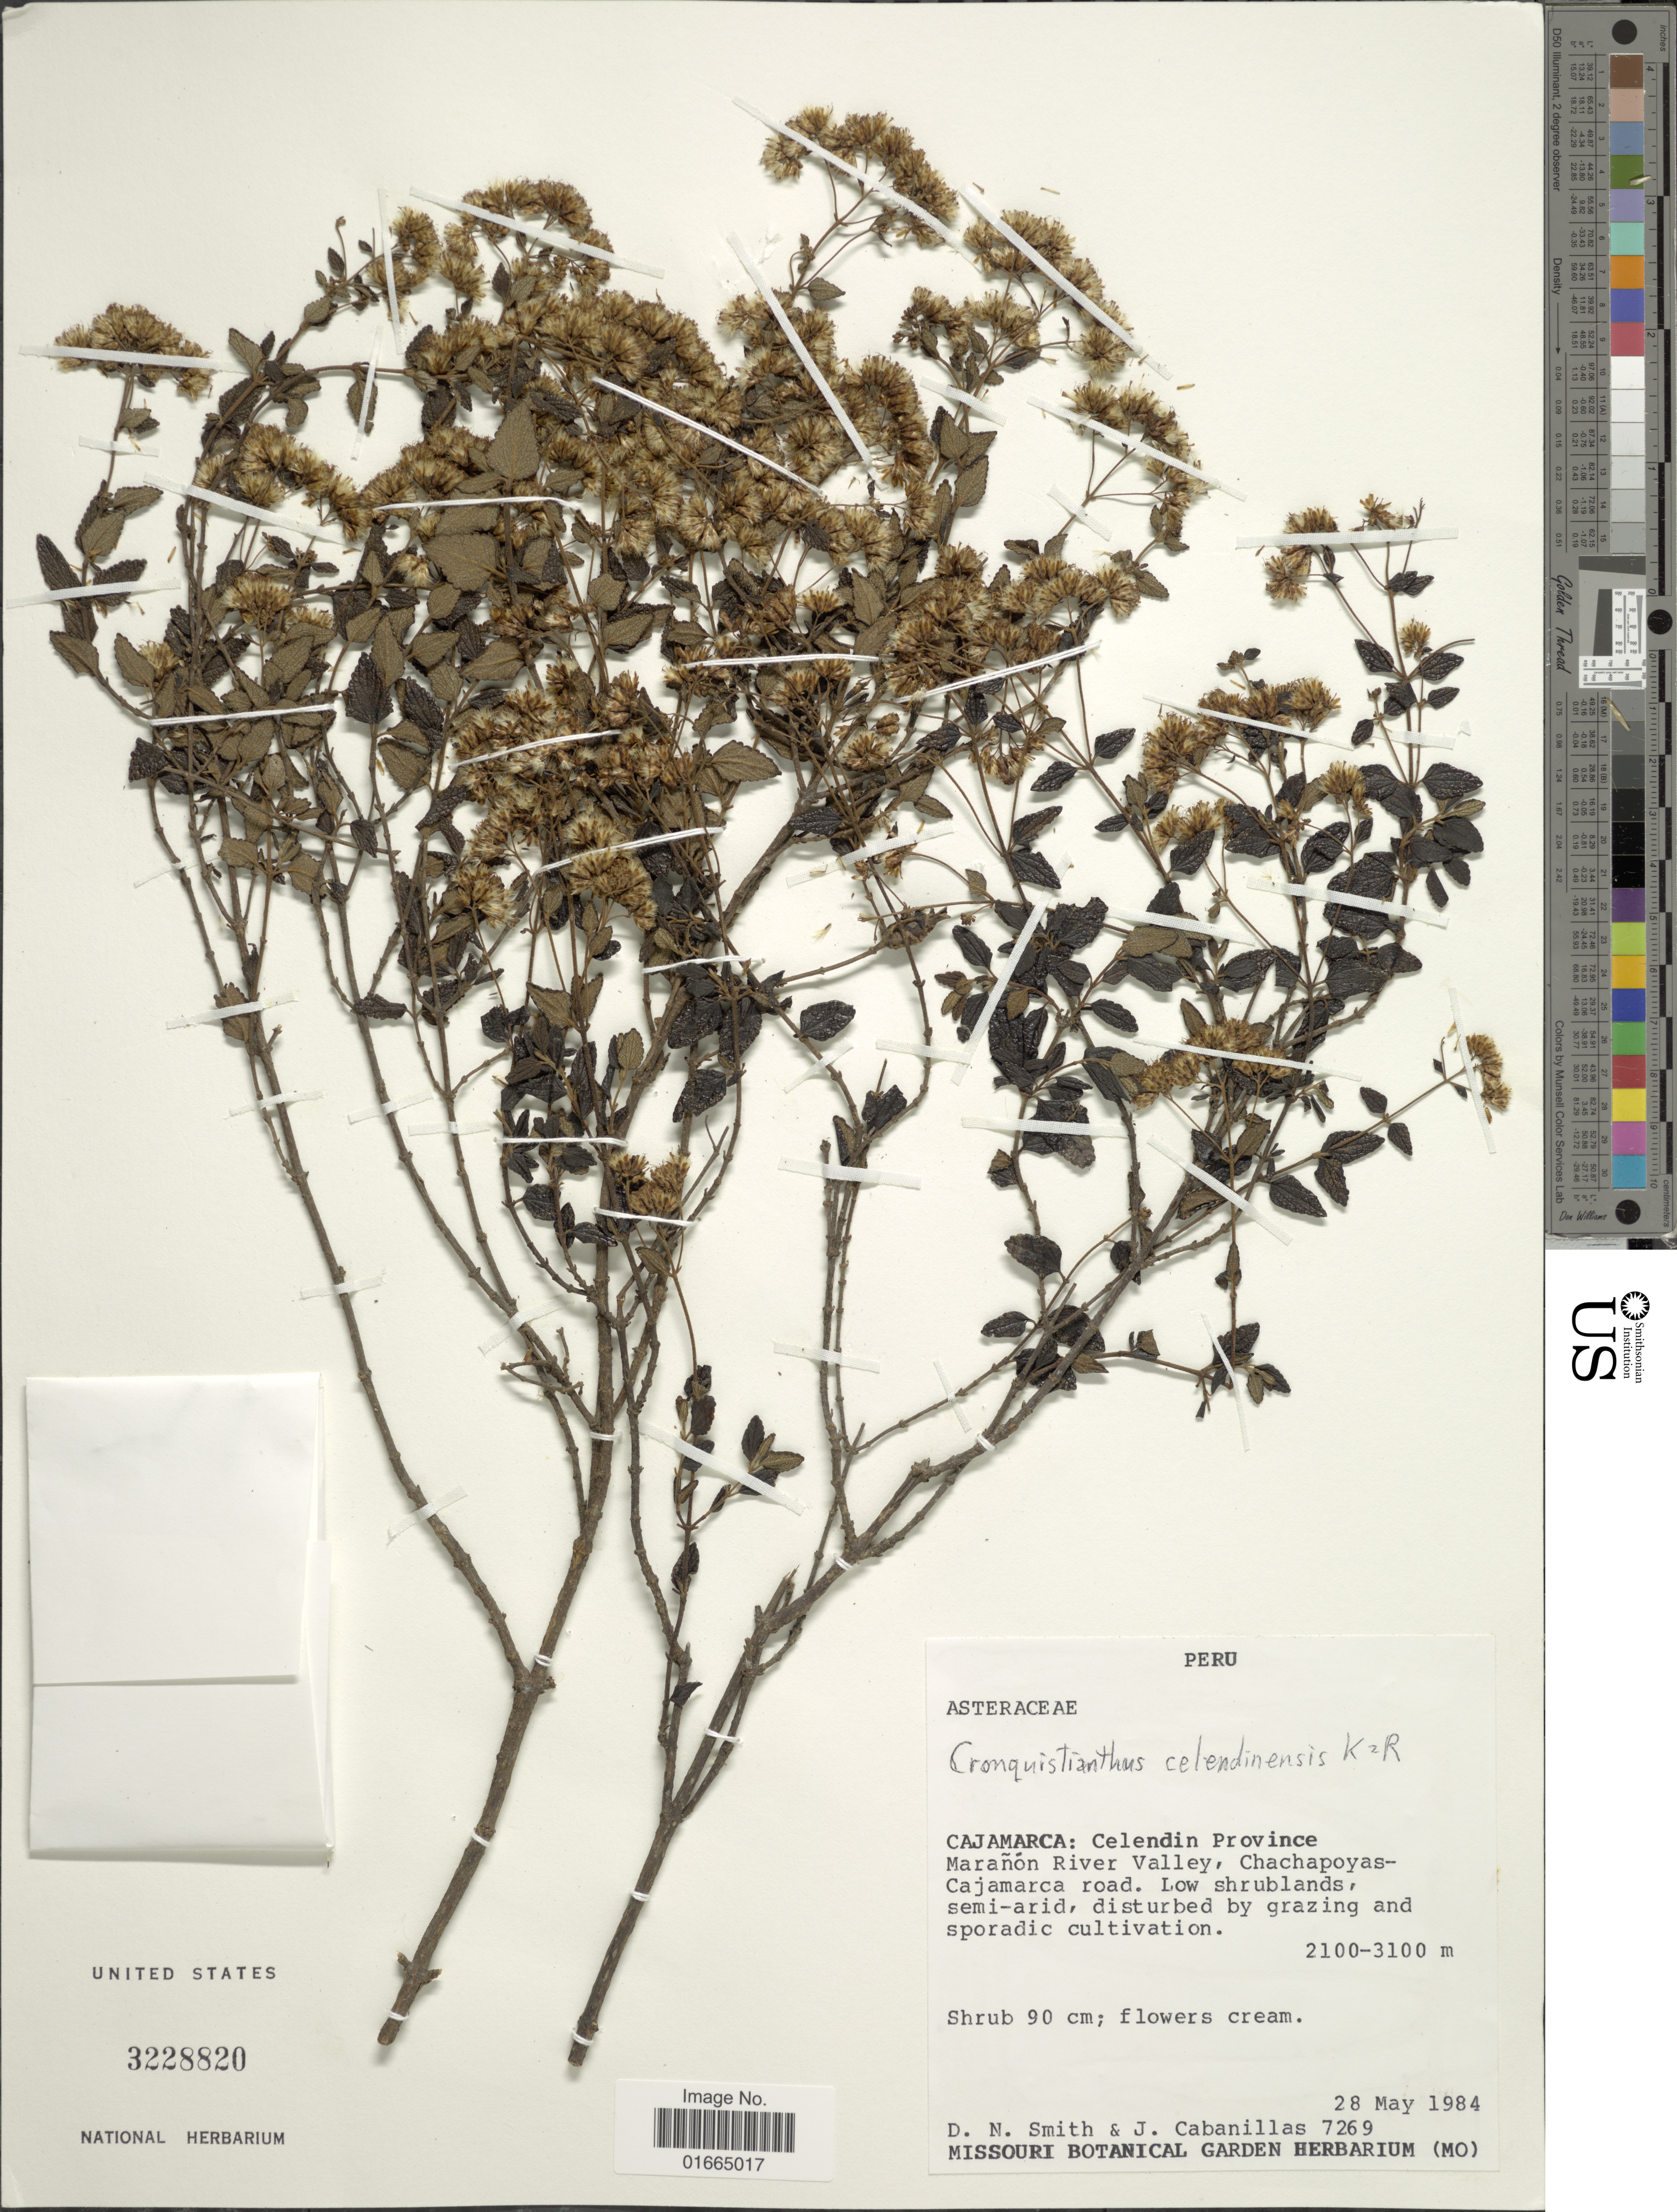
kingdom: Plantae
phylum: Tracheophyta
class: Magnoliopsida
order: Asterales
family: Asteraceae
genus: Cronquistianthus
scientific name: Cronquistianthus celendinensis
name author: R.M. King & H. Rob.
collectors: D. Smith & J. Cabanillas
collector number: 7269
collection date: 1984-05-28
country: Peru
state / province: Cajamarca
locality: Cajamarca: Celendin Province. Marañón River Valley, Chachapoyas-Cajamarca road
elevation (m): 2100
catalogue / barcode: US 3228820